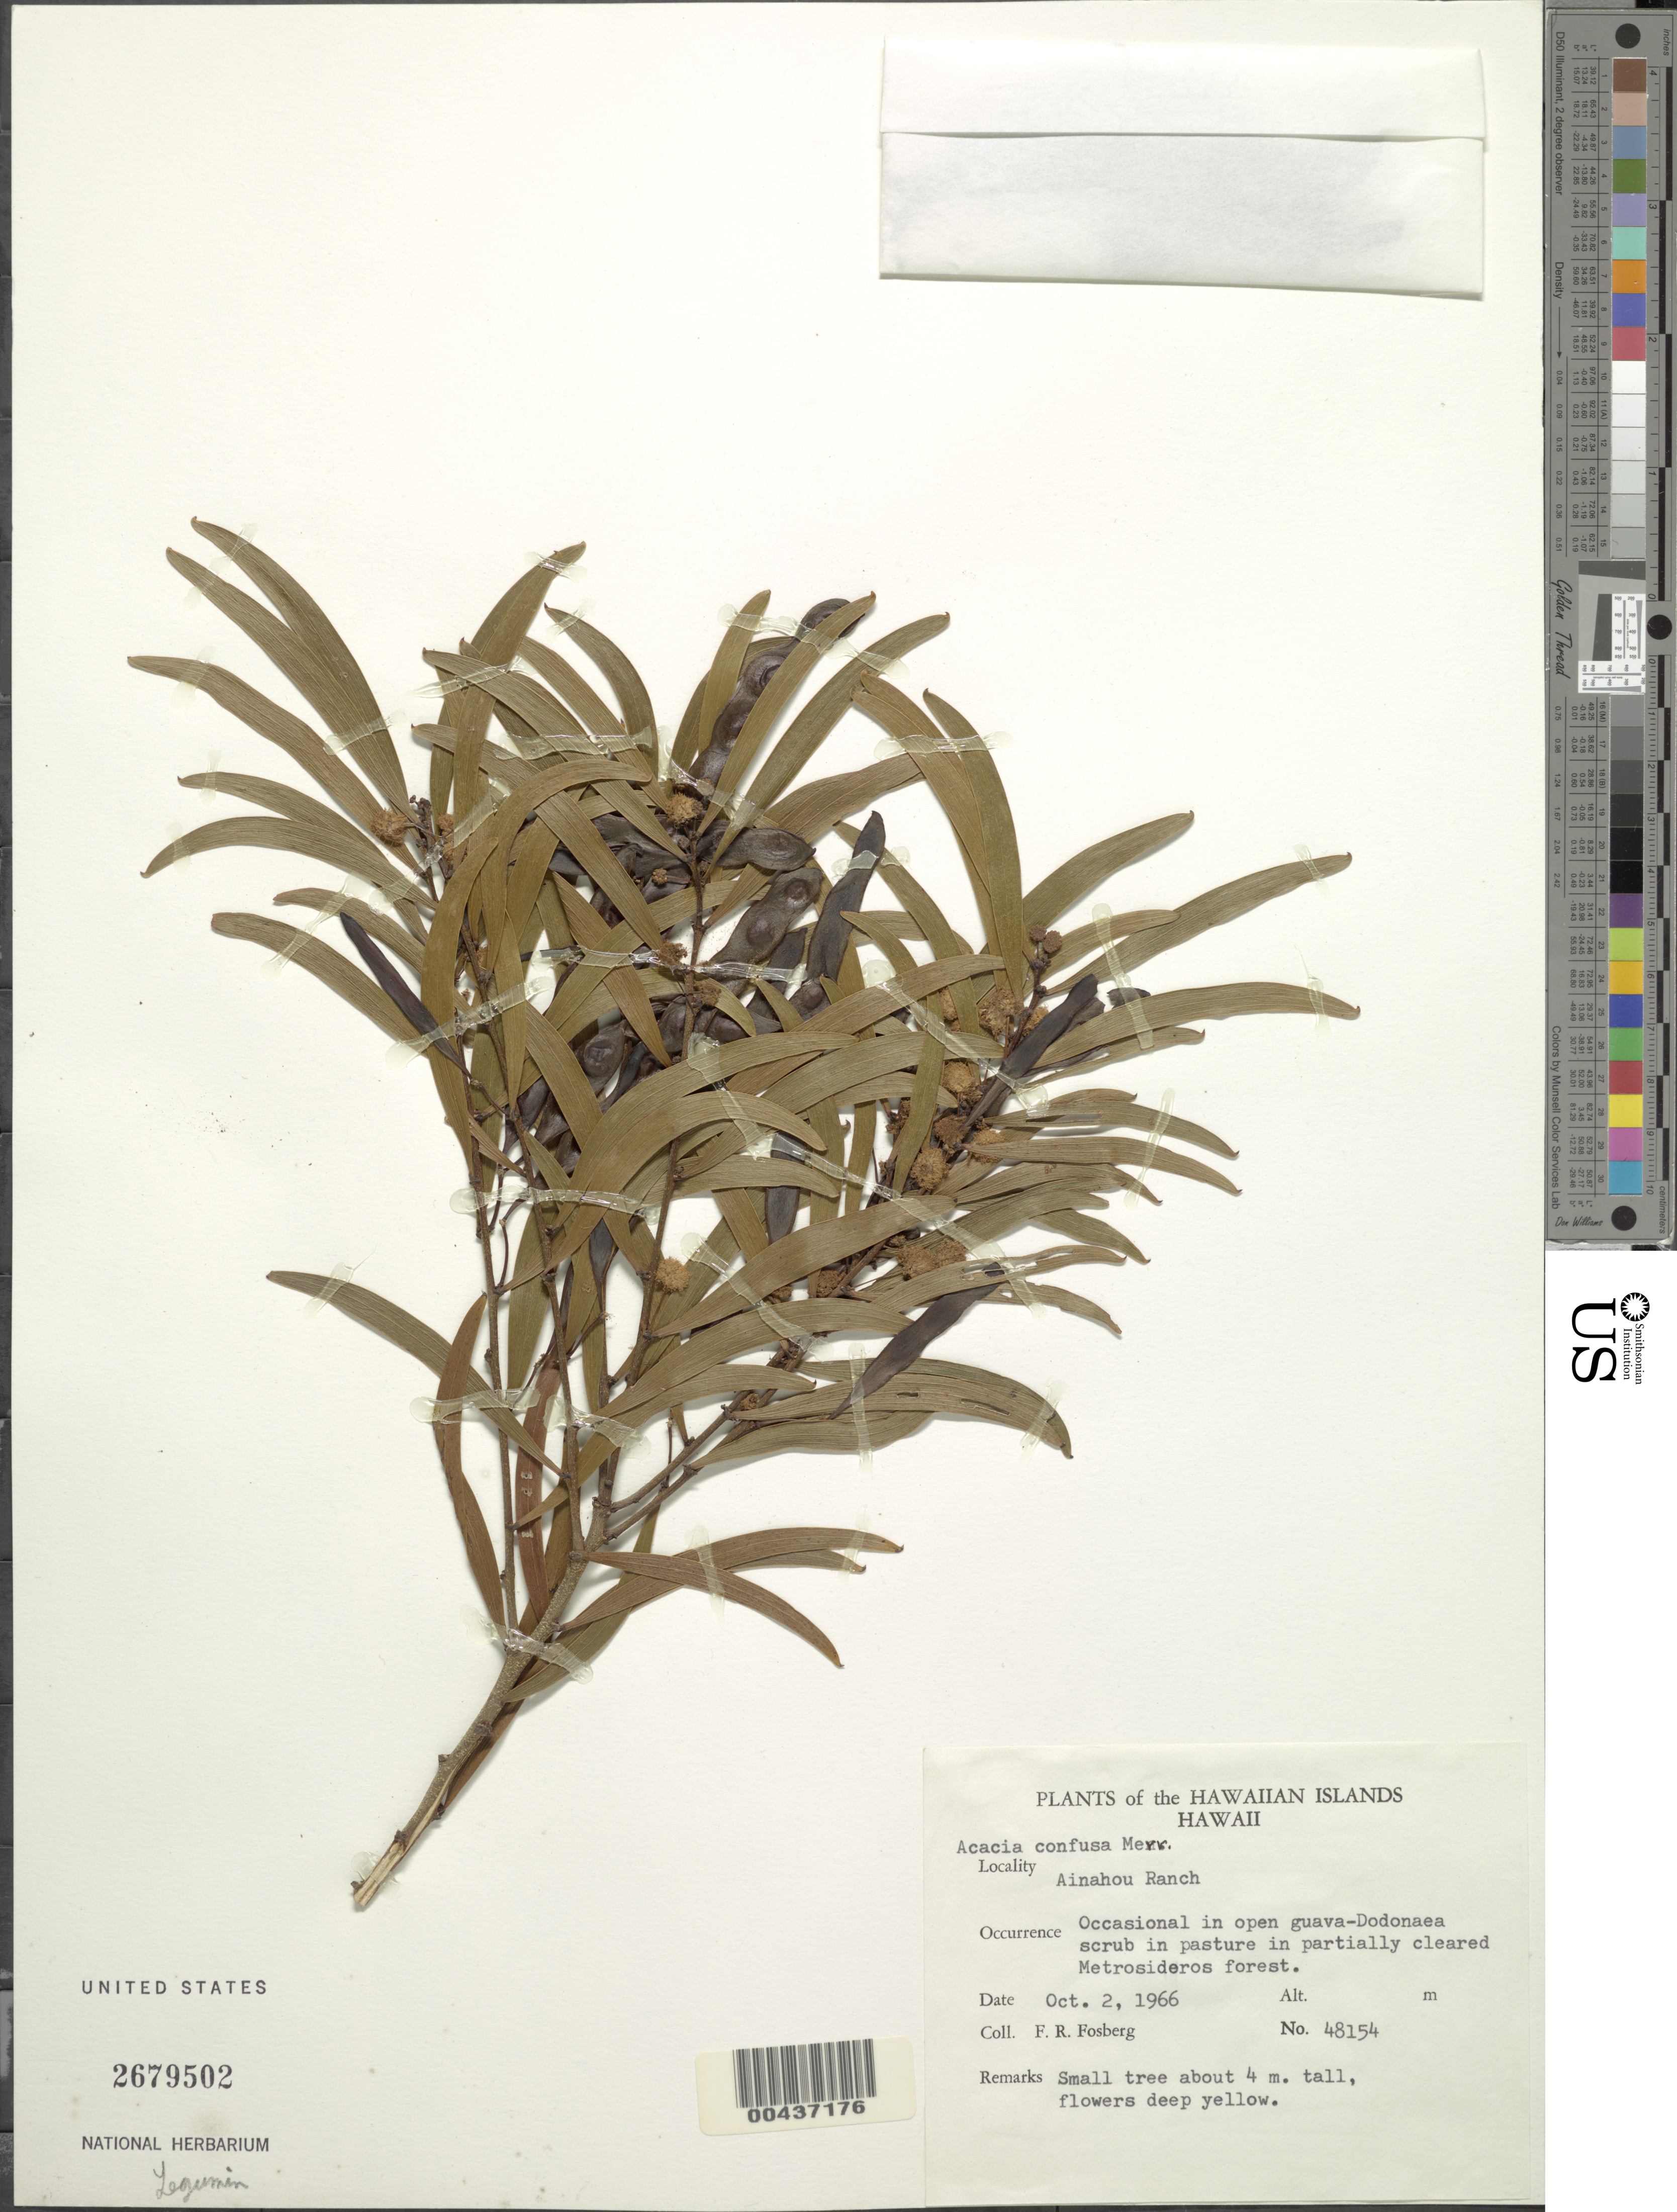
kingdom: Plantae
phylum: Tracheophyta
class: Magnoliopsida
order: Fabales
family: Fabaceae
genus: Acacia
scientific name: Acacia confusa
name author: Merr.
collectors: F. R. Fosberg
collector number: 48154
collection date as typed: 2 Oct 1966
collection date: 1966-10-02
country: United States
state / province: Hawaii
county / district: Hawaii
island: Hawaii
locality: Ainahou Ranch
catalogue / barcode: US 2679502